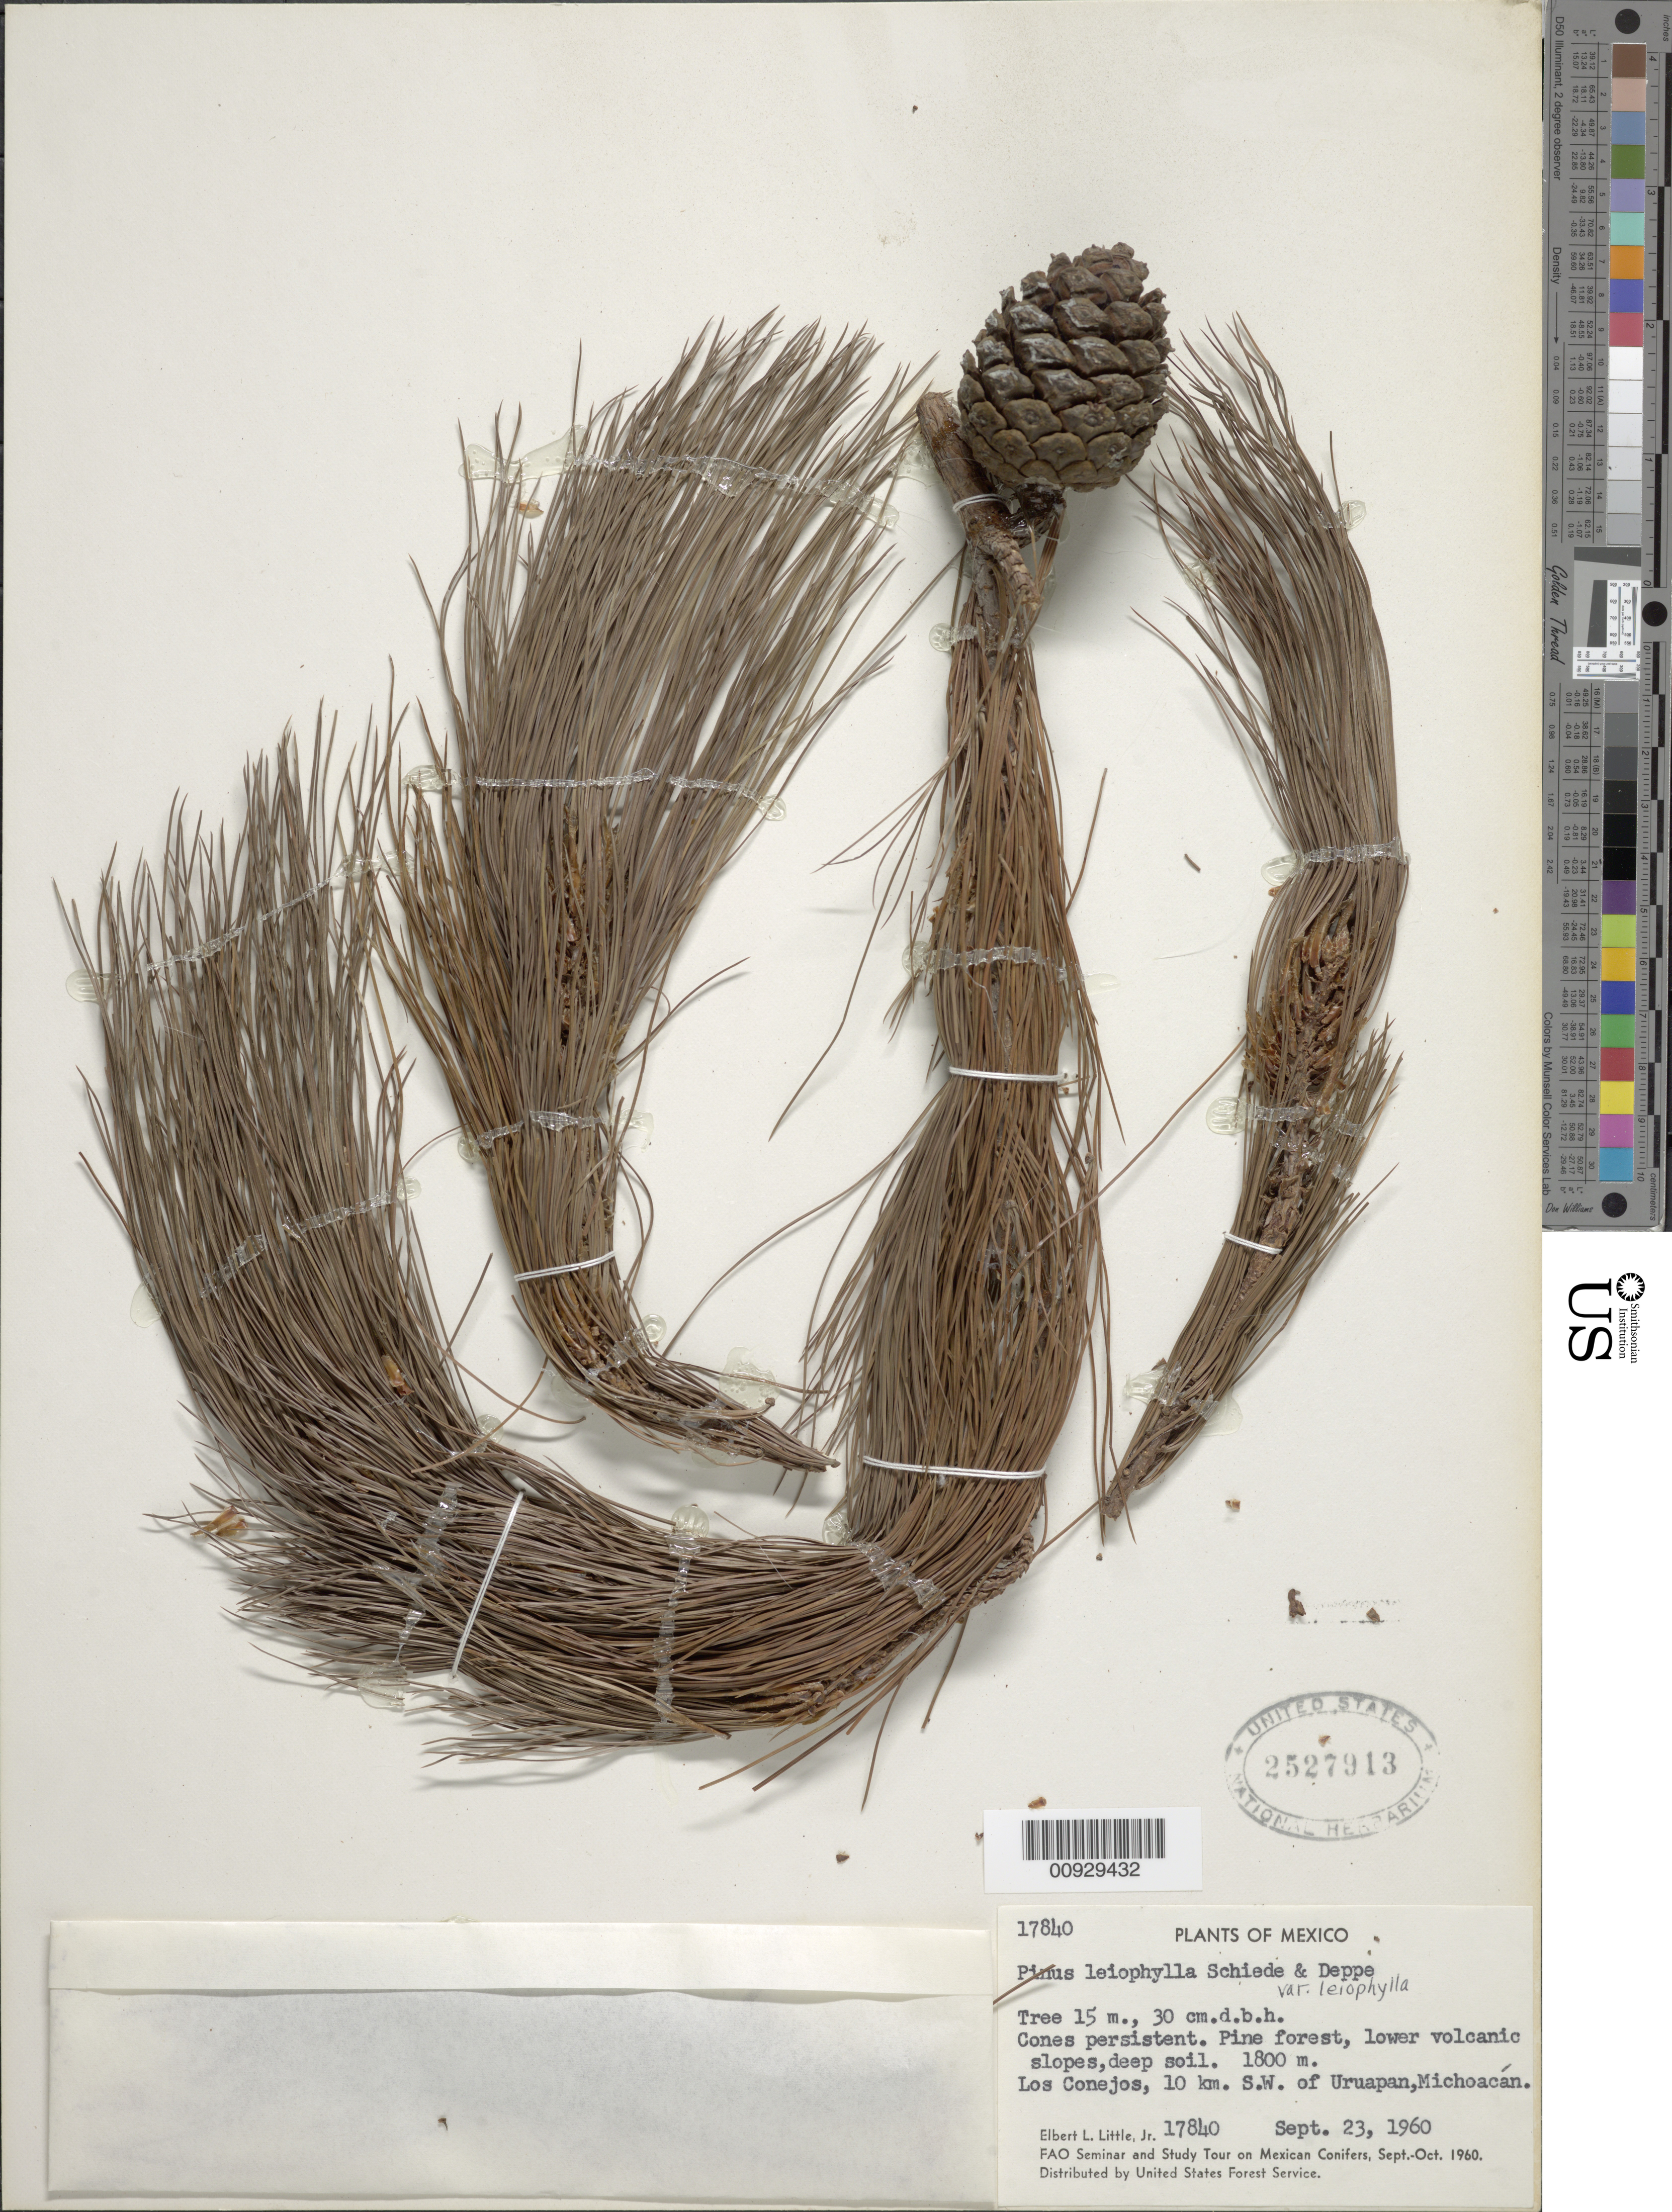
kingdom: Plantae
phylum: Tracheophyta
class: Pinopsida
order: Pinales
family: Pinaceae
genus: Pinus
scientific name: Pinus leiophylla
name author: Schiede ex Schltdl. & Cham.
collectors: E. L. Little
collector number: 17840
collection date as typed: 23 Sep 1960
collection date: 1960-09-23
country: Mexico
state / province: Michoacán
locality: Los Conejos, 10 km. SW of Uruapan.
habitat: Pine forest, lower volcanic slopes, deep soil.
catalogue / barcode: US 2527913